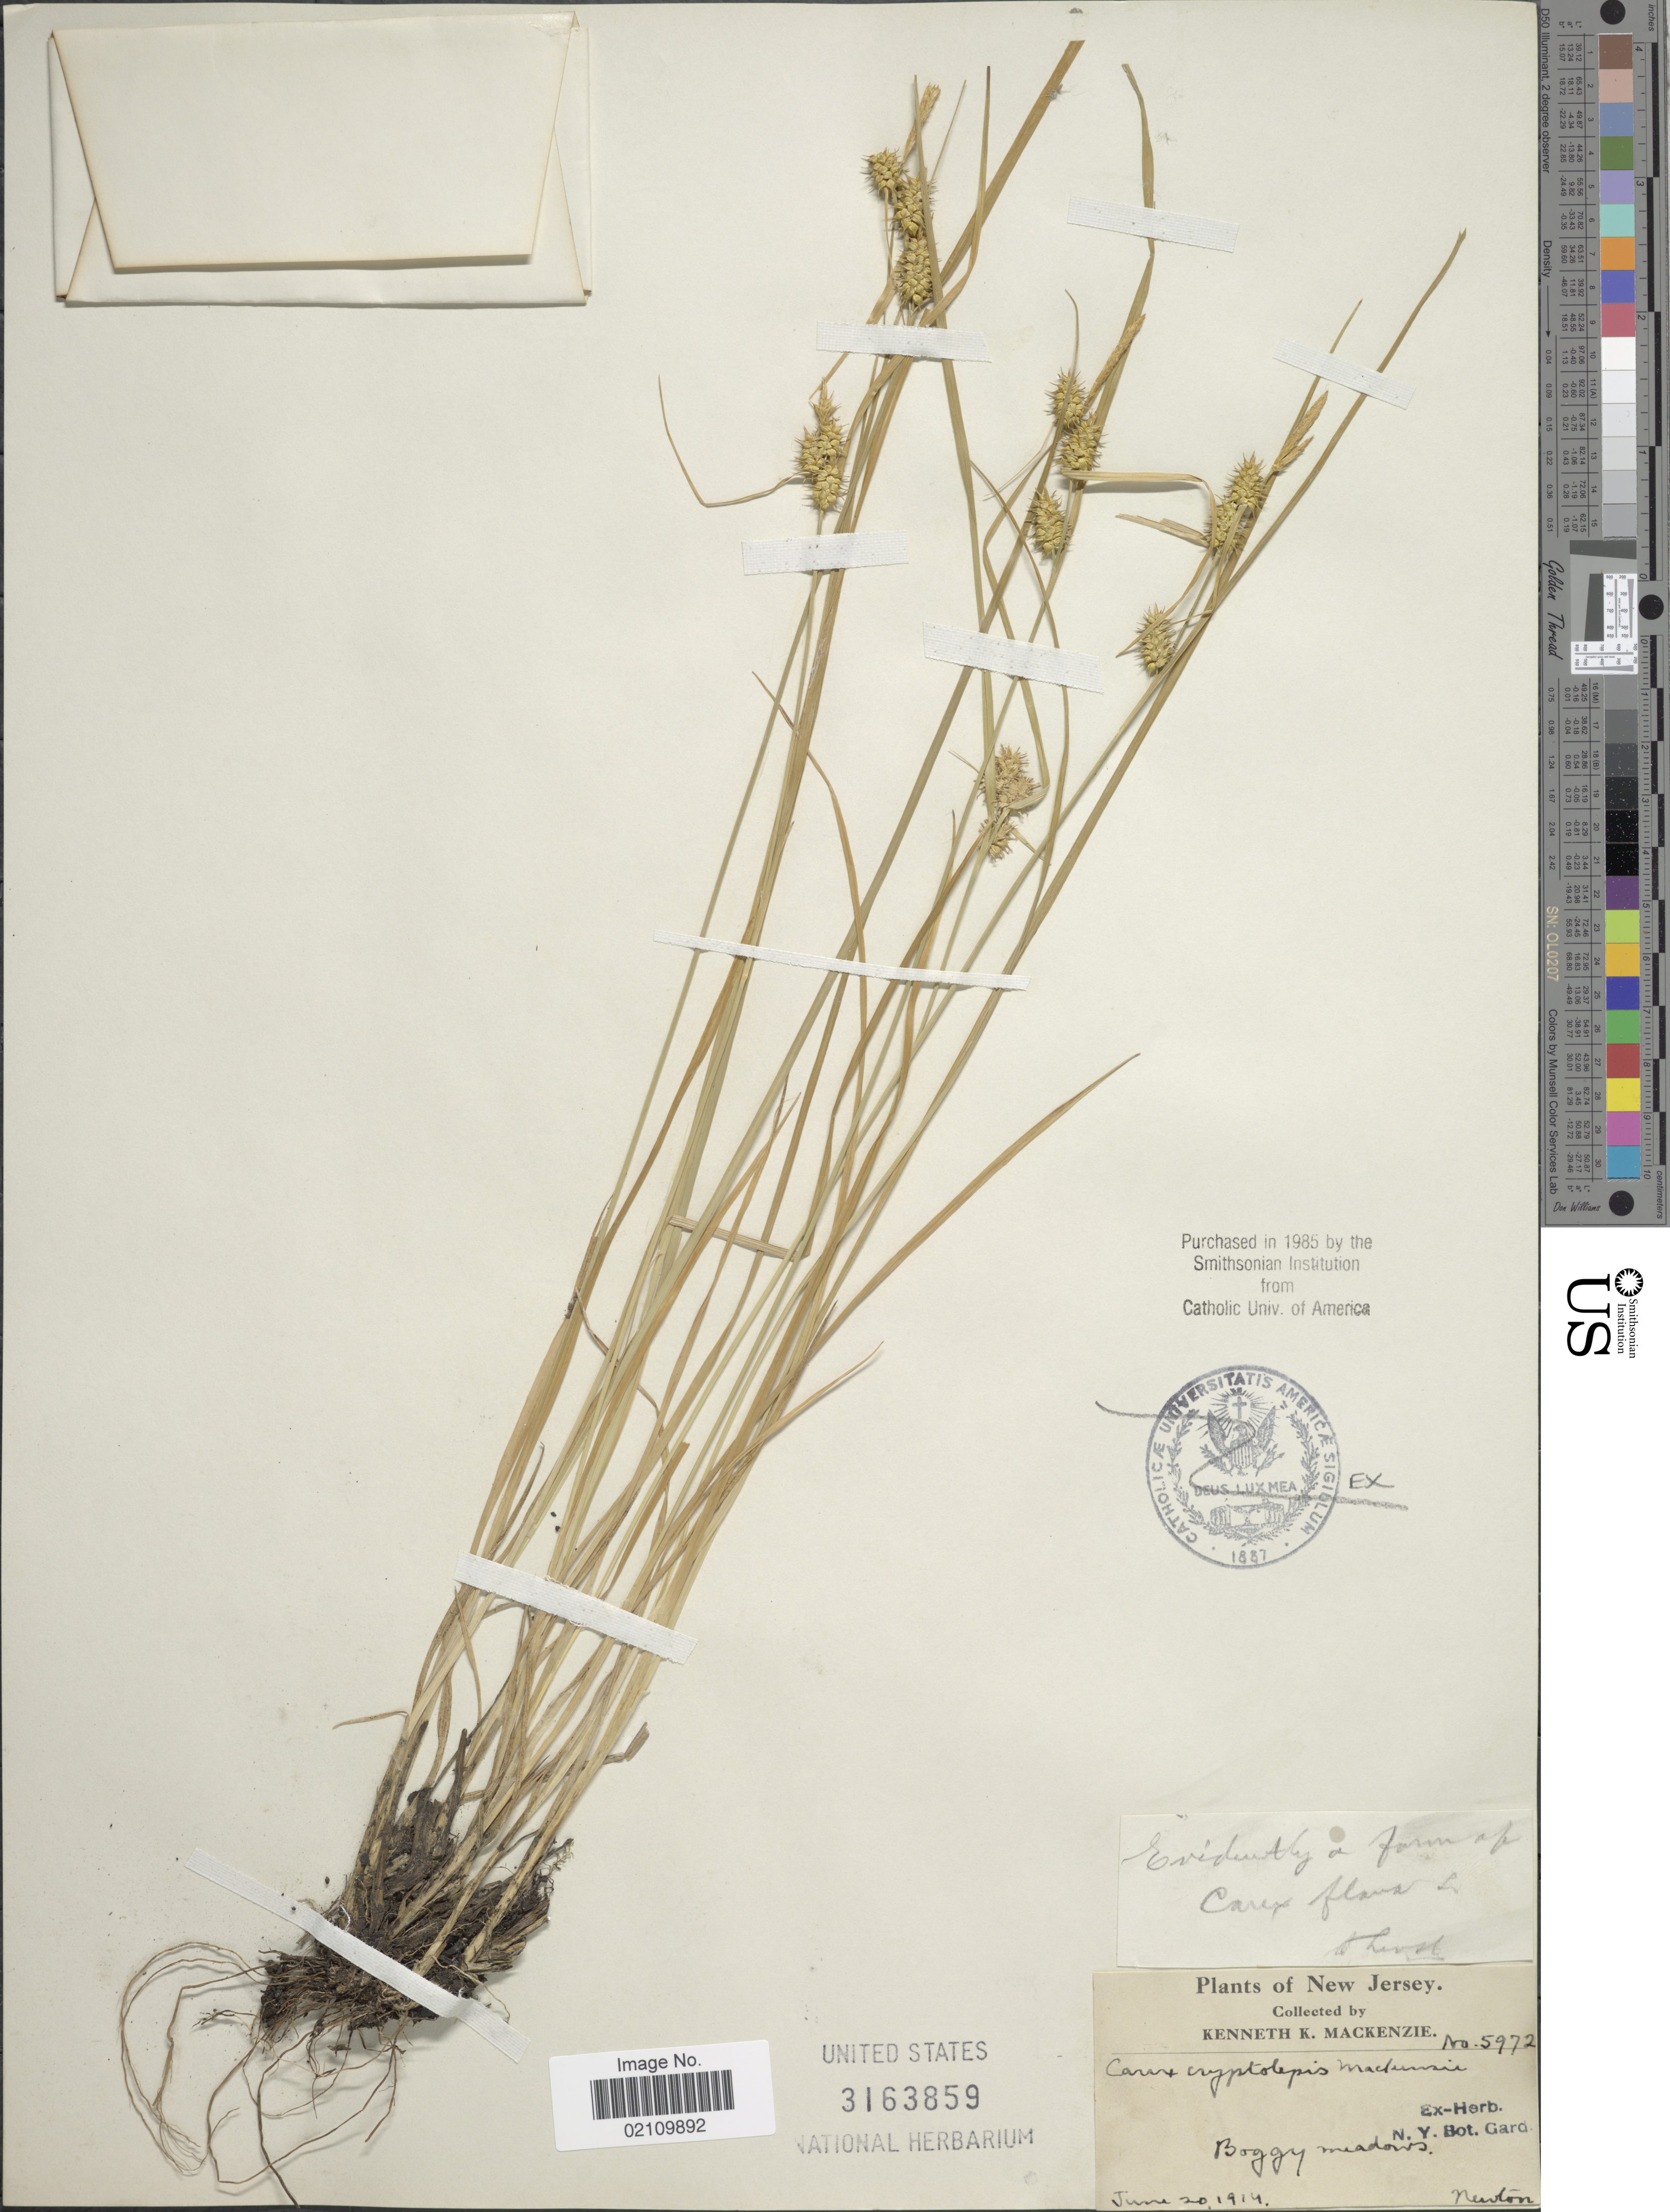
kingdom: Plantae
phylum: Tracheophyta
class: Liliopsida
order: Poales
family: Cyperaceae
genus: Carex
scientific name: Carex flava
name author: L.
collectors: K. K. Mackenzie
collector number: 5972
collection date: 1914-06-20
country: United States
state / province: New Jersey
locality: Boggy meadows. Newton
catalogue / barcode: US 3163859